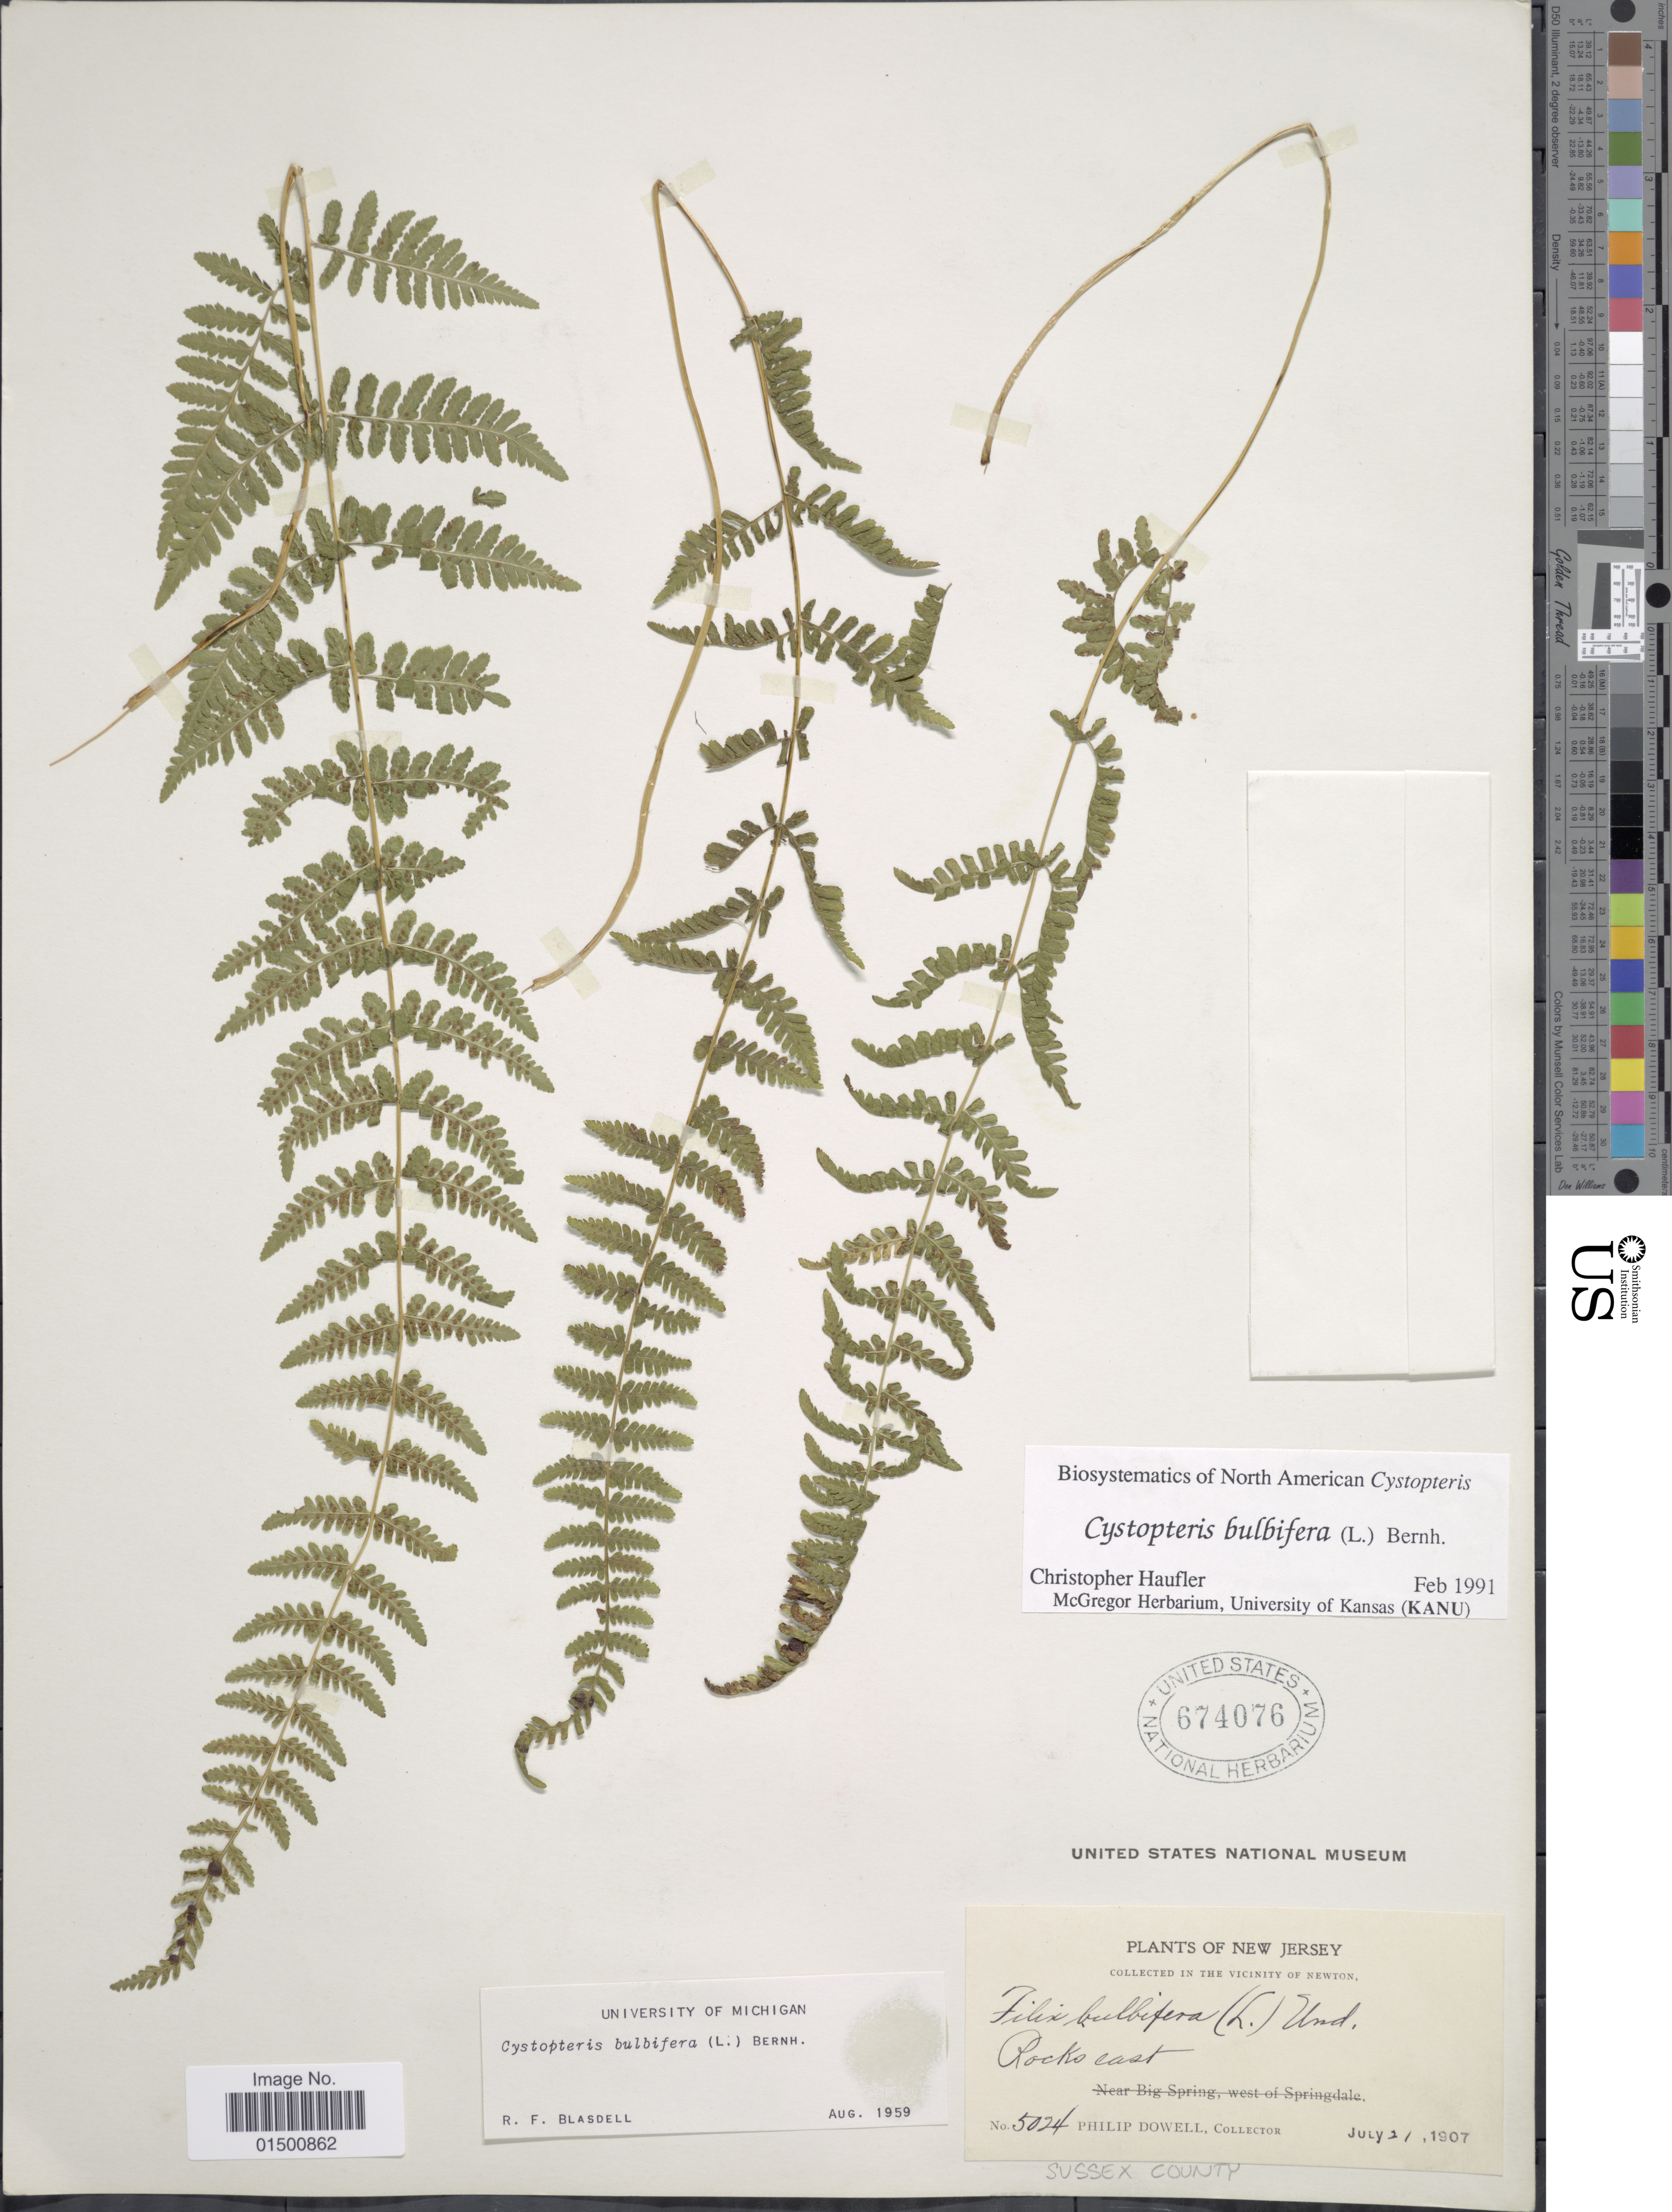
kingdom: Plantae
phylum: Tracheophyta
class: Polypodiopsida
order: Polypodiales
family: Cystopteridaceae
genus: Cystopteris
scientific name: Cystopteris bulbifera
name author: (L.) Bernh.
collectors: P. Dowell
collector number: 5024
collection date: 1907-07-21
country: United States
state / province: New Jersey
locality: Vicinity of Newton, Rock cast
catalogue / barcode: US 674076